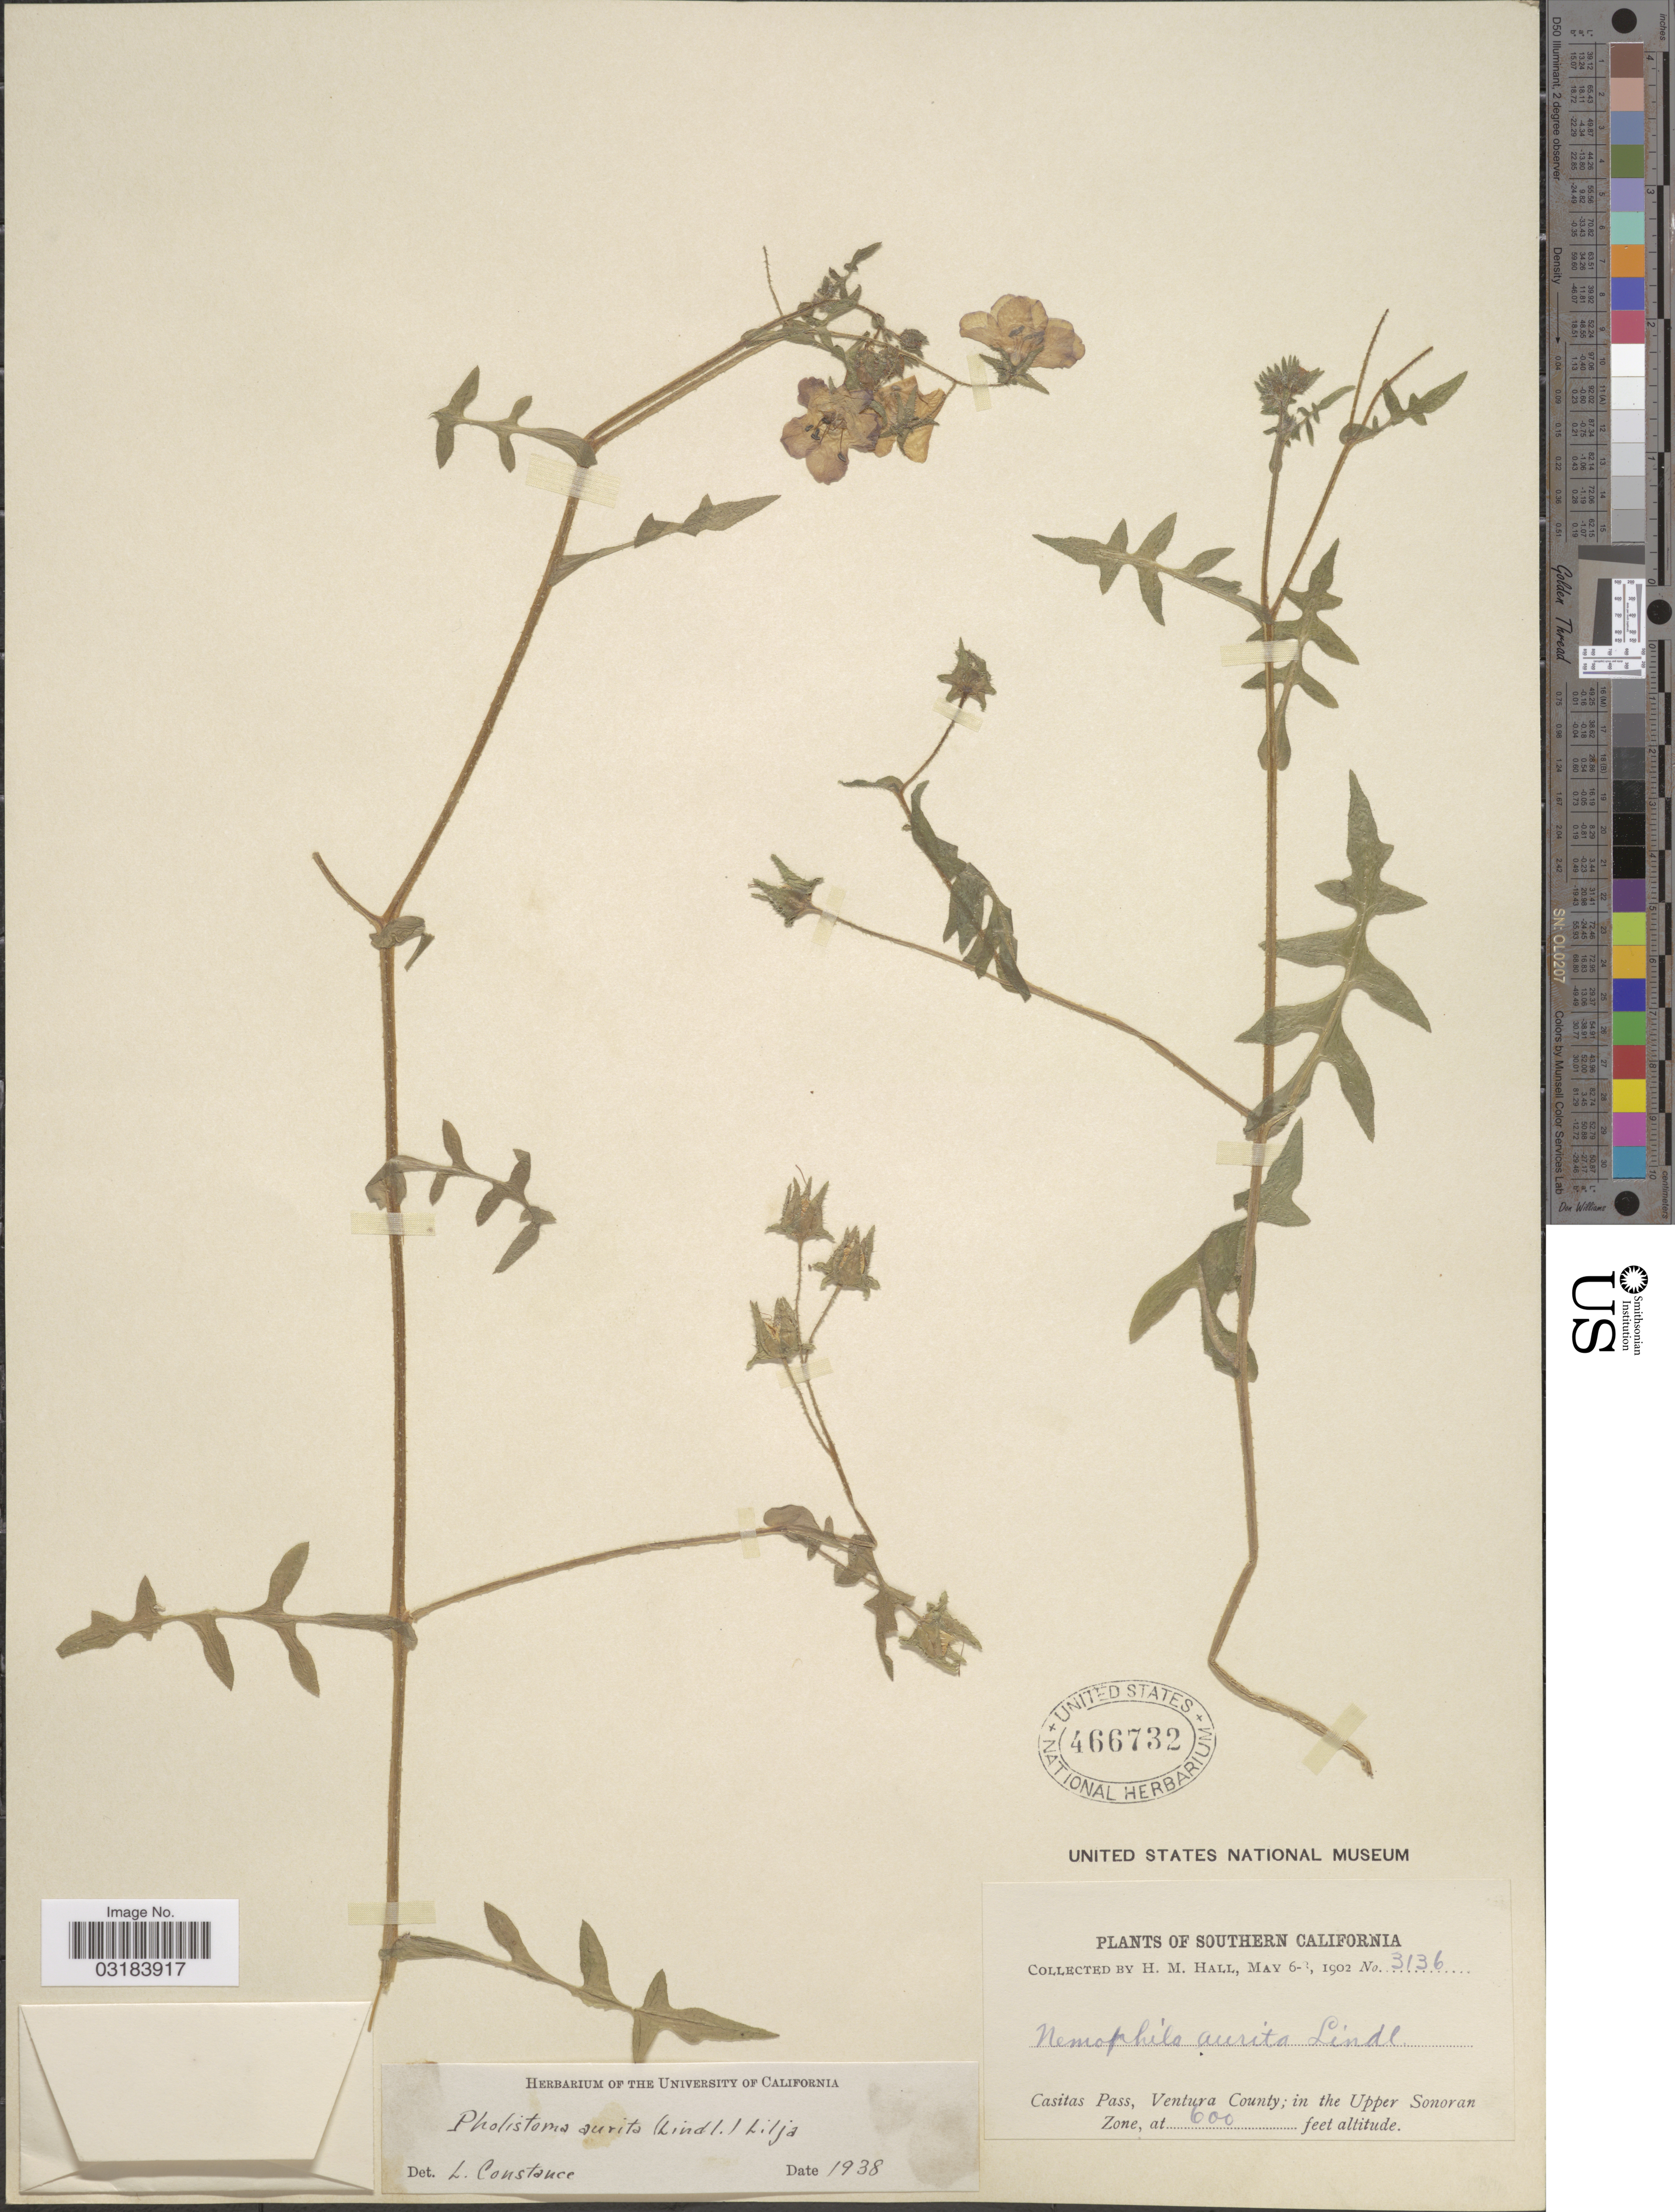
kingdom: Plantae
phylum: Tracheophyta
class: Magnoliopsida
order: Boraginales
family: Hydrophyllaceae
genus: Pholistoma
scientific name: Pholistoma auritum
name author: (Lindl.) Lilja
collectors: H. M. Hall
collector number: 3136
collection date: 1902-05-06/1902-05-08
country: United States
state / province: California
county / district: Ventura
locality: Southern California, Casitas Pass, Ventura County; in the Upper Sonoran Zone.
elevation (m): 183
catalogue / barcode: US 466732